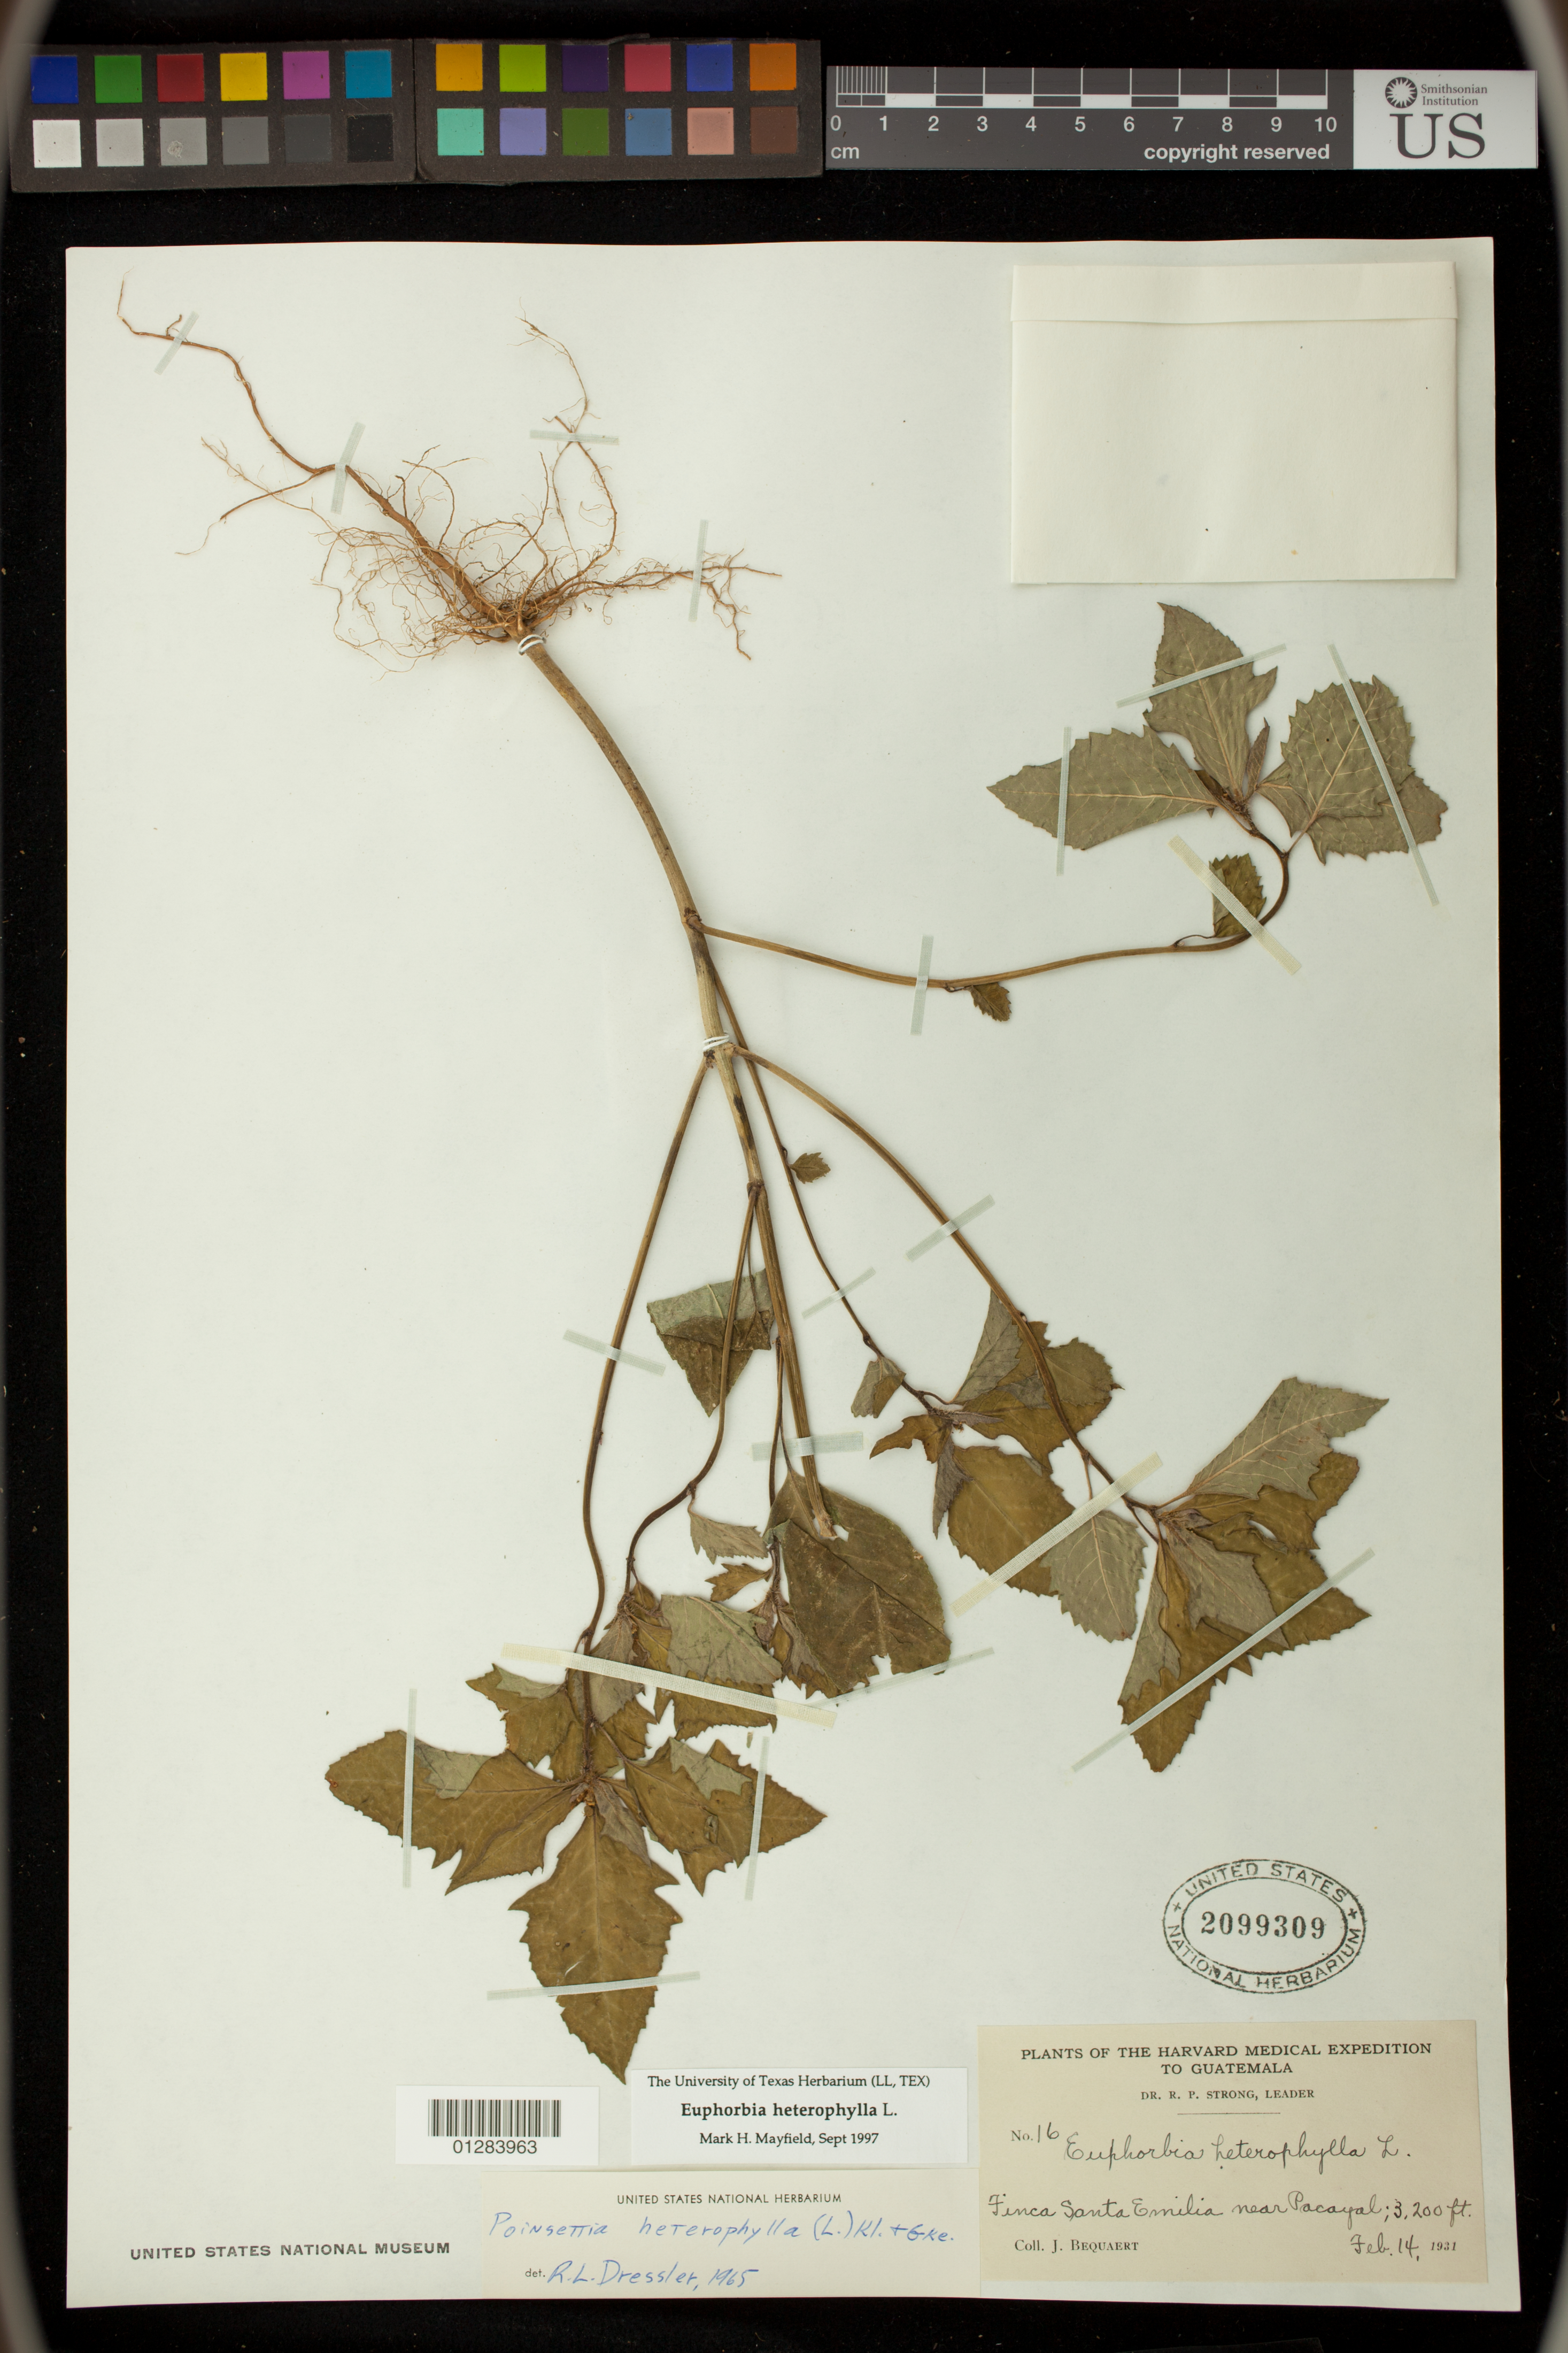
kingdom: Plantae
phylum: Tracheophyta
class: Magnoliopsida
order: Malpighiales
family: Euphorbiaceae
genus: Euphorbia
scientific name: Euphorbia heterophylla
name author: L.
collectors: J. Bequaert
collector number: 16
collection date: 1931-02-14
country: Guatemala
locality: Finca Santa Emilia near Pacayal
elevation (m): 975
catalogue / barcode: US 2099309